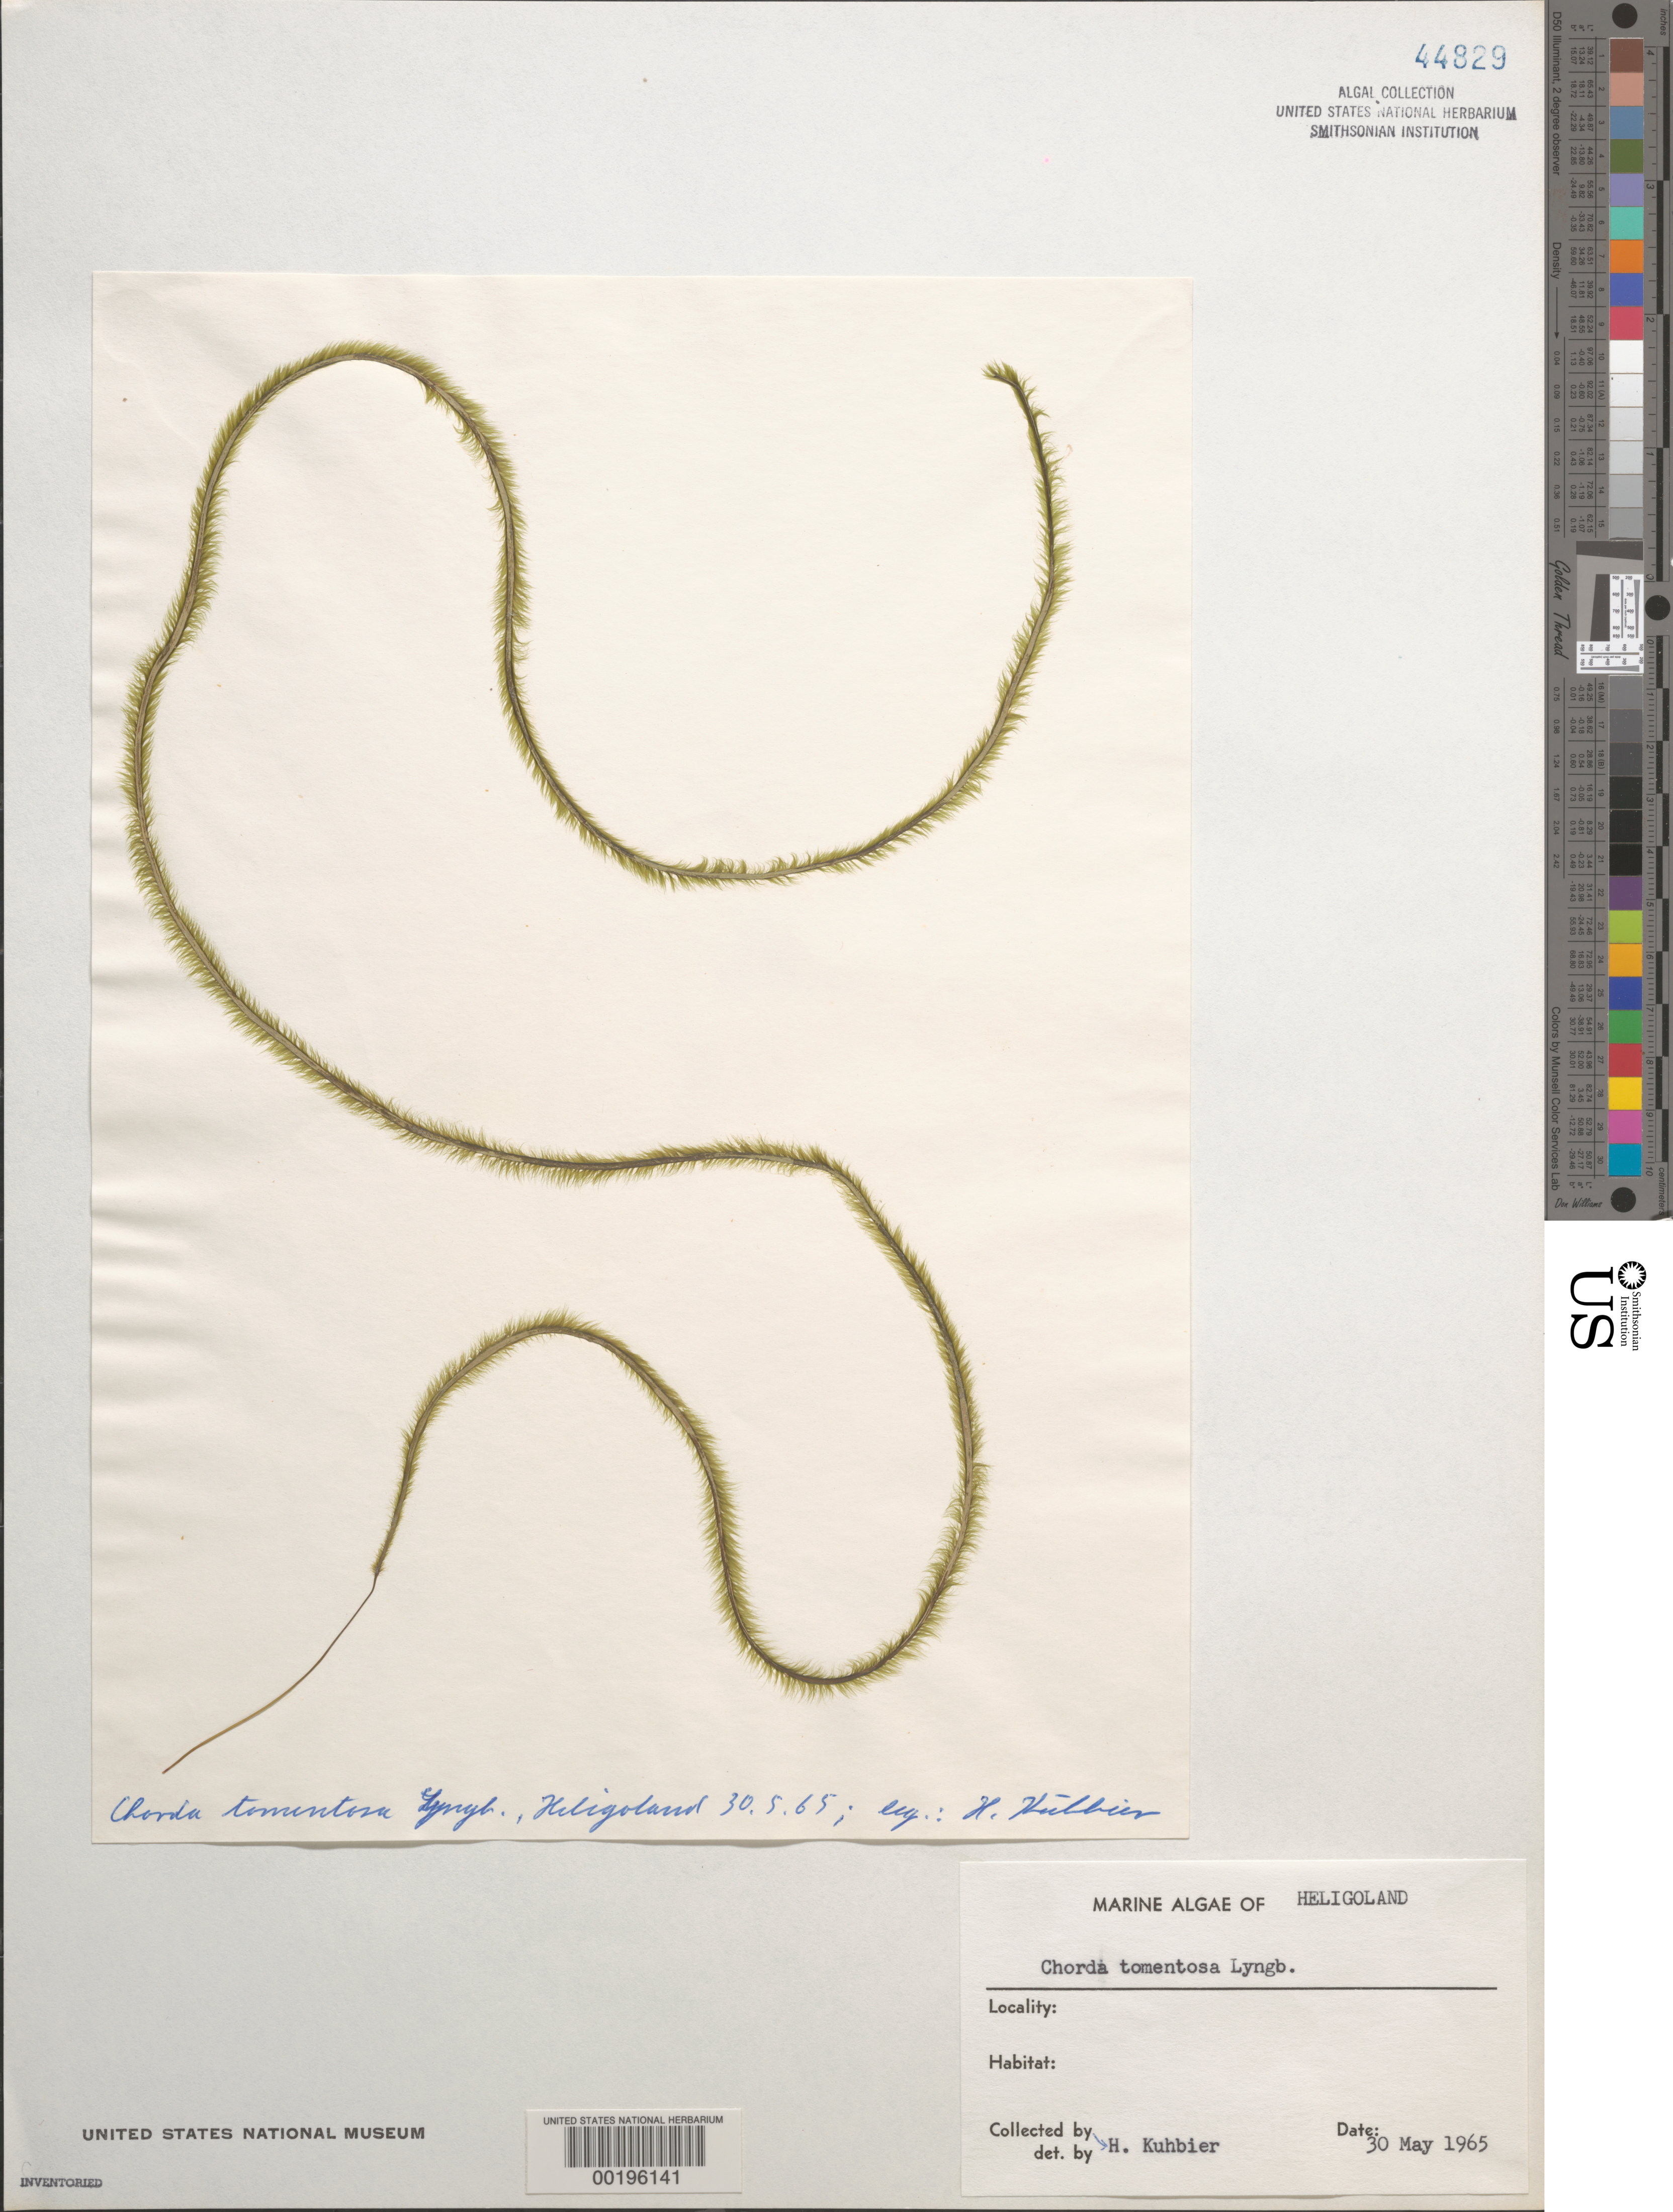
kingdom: Chromista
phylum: Ochrophyta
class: Phaeophyceae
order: Tilopteridales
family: Halosiphonaceae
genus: Halosiphon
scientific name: Halosiphon tomentosus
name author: (Lyngb.) Jaasund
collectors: H. Kuhbier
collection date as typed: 30 May 1965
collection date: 1965-05-30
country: Germany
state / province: Schleswig-Holstein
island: Helgoland (Heligoland)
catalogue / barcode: US 44829